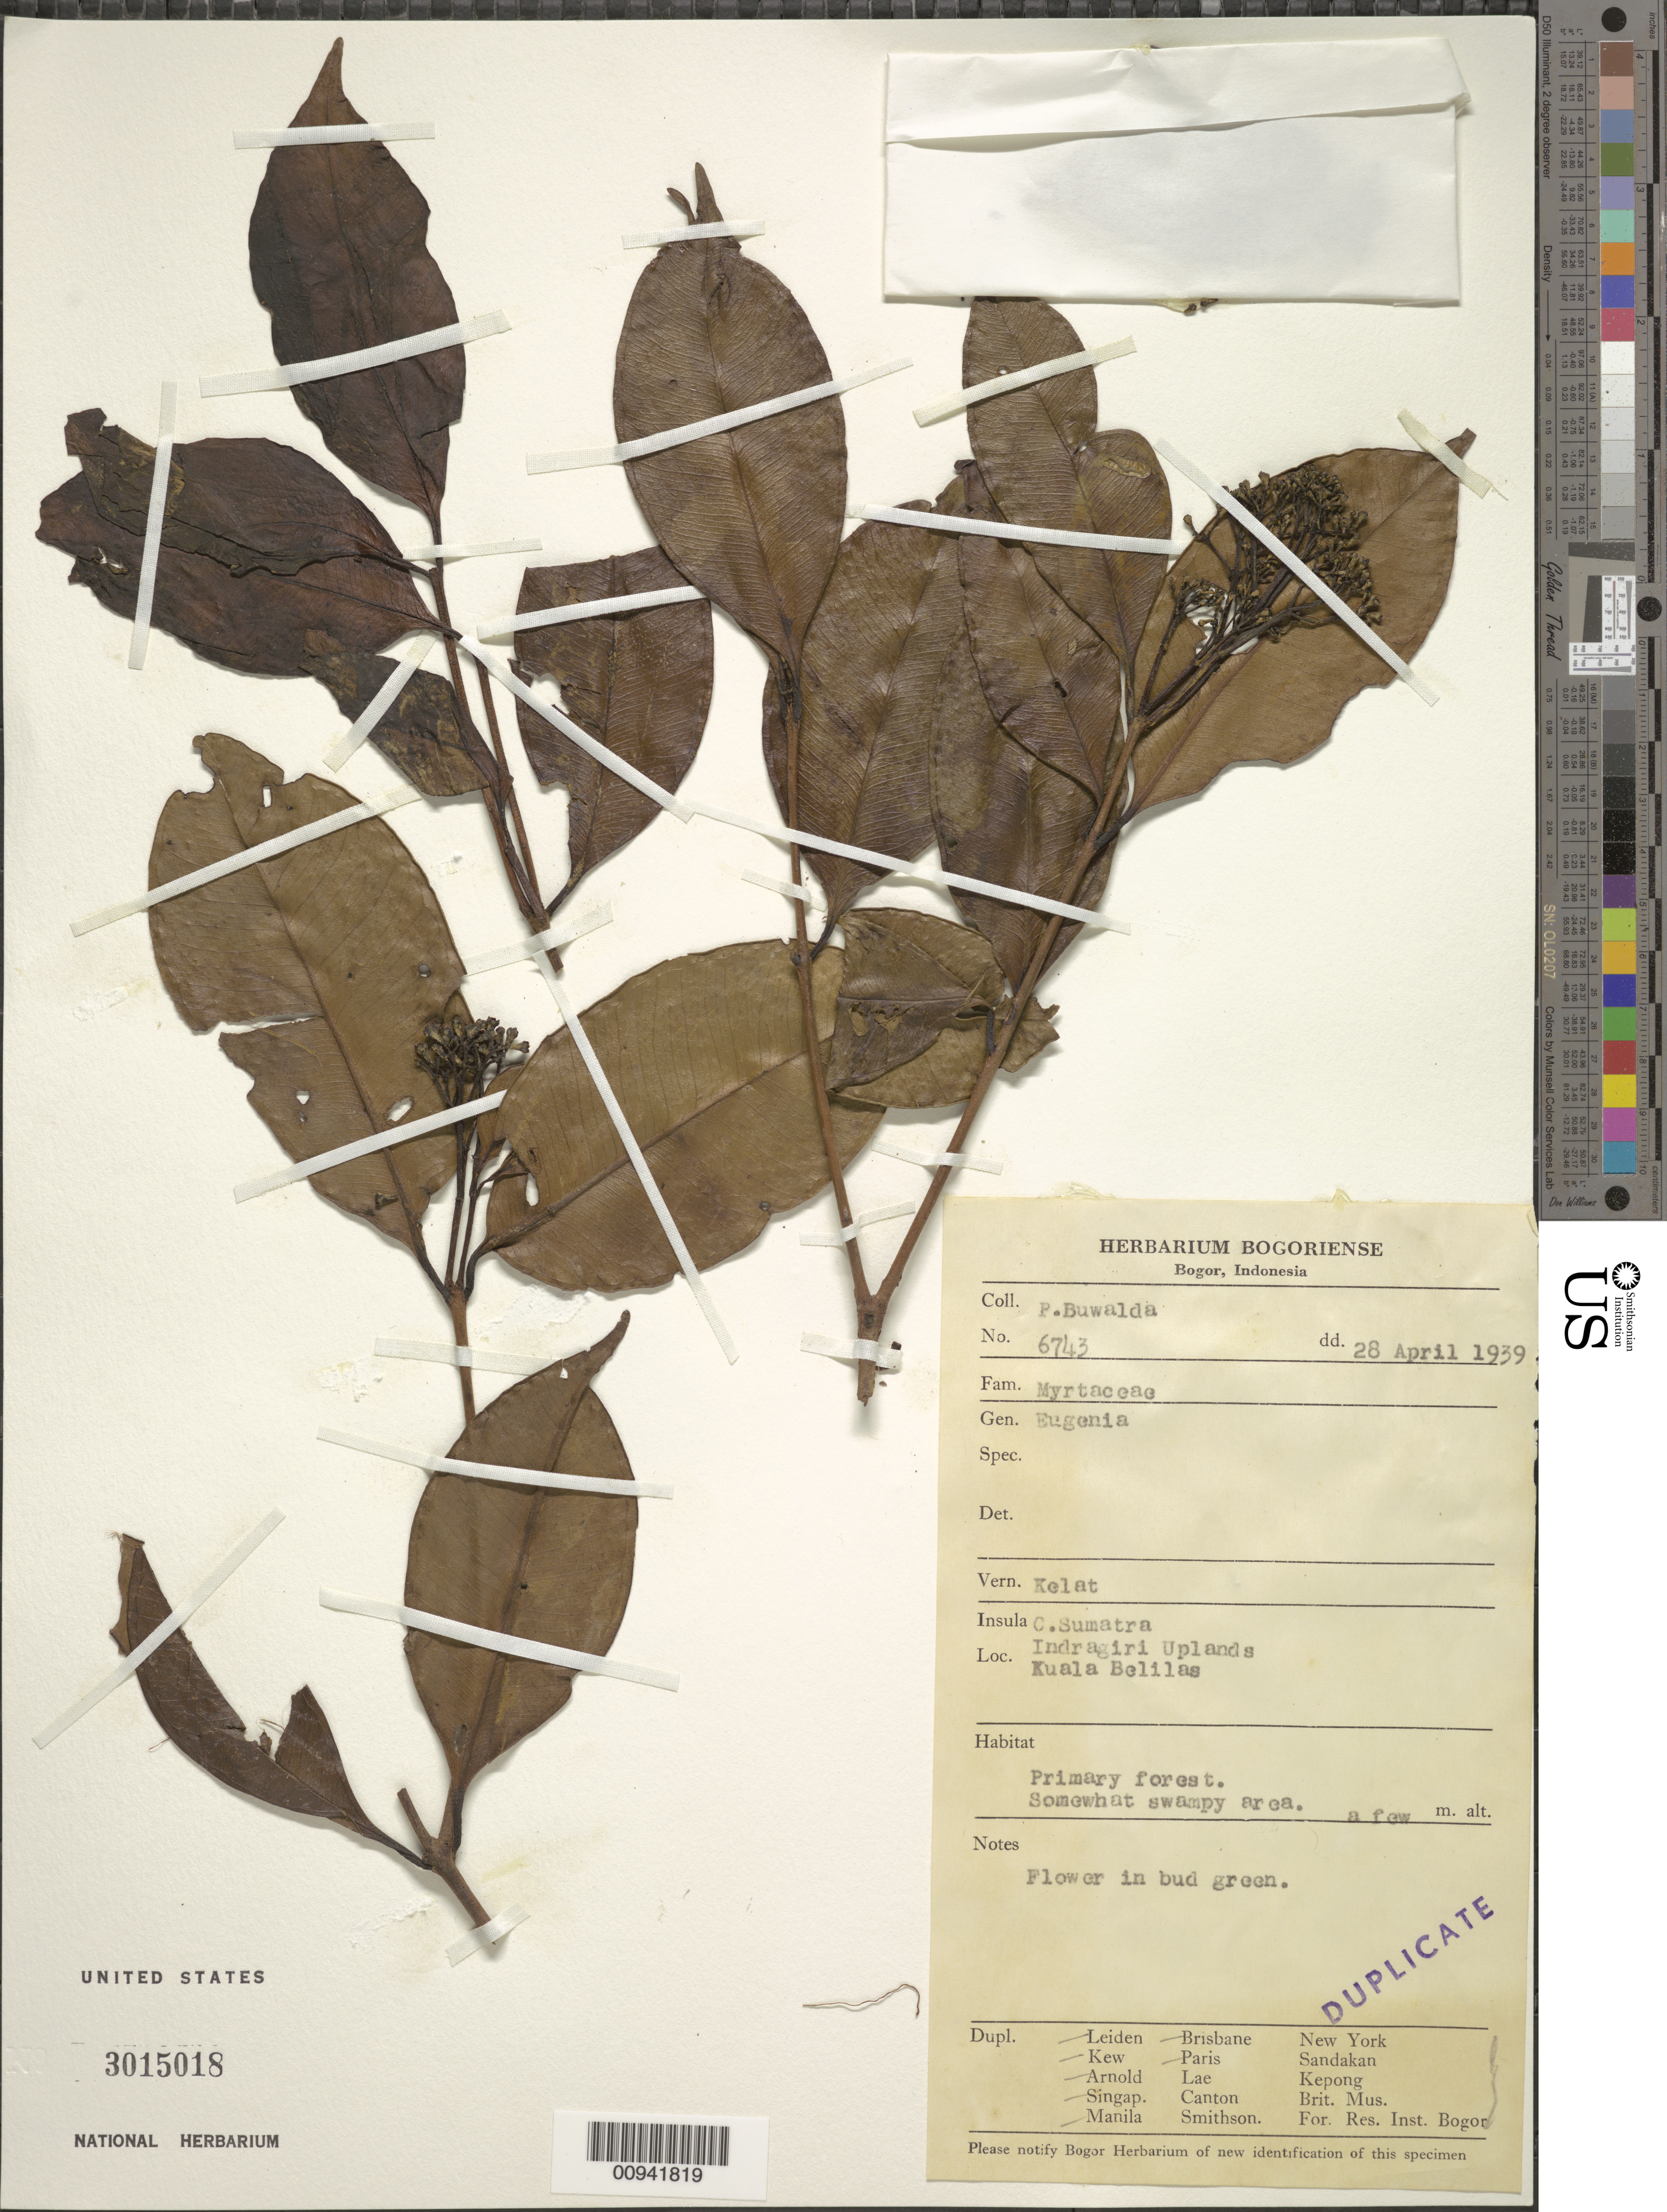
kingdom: Plantae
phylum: Tracheophyta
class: Magnoliopsida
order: Myrtales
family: Myrtaceae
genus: Syzygium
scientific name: Syzygium sp.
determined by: Strong, M. T., (US), Smithsonian Institution - National Museum of Natural History (UNITED STATES)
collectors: P. Buwalda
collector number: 6743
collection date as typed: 28 Apr 1939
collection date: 1939-04-28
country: Indonesia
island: Sumatra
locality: C. Sumatra, Indragiri Uplands, Kuala Belilas.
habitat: Primary forest. Somewhat swampy area.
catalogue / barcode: US 3015018